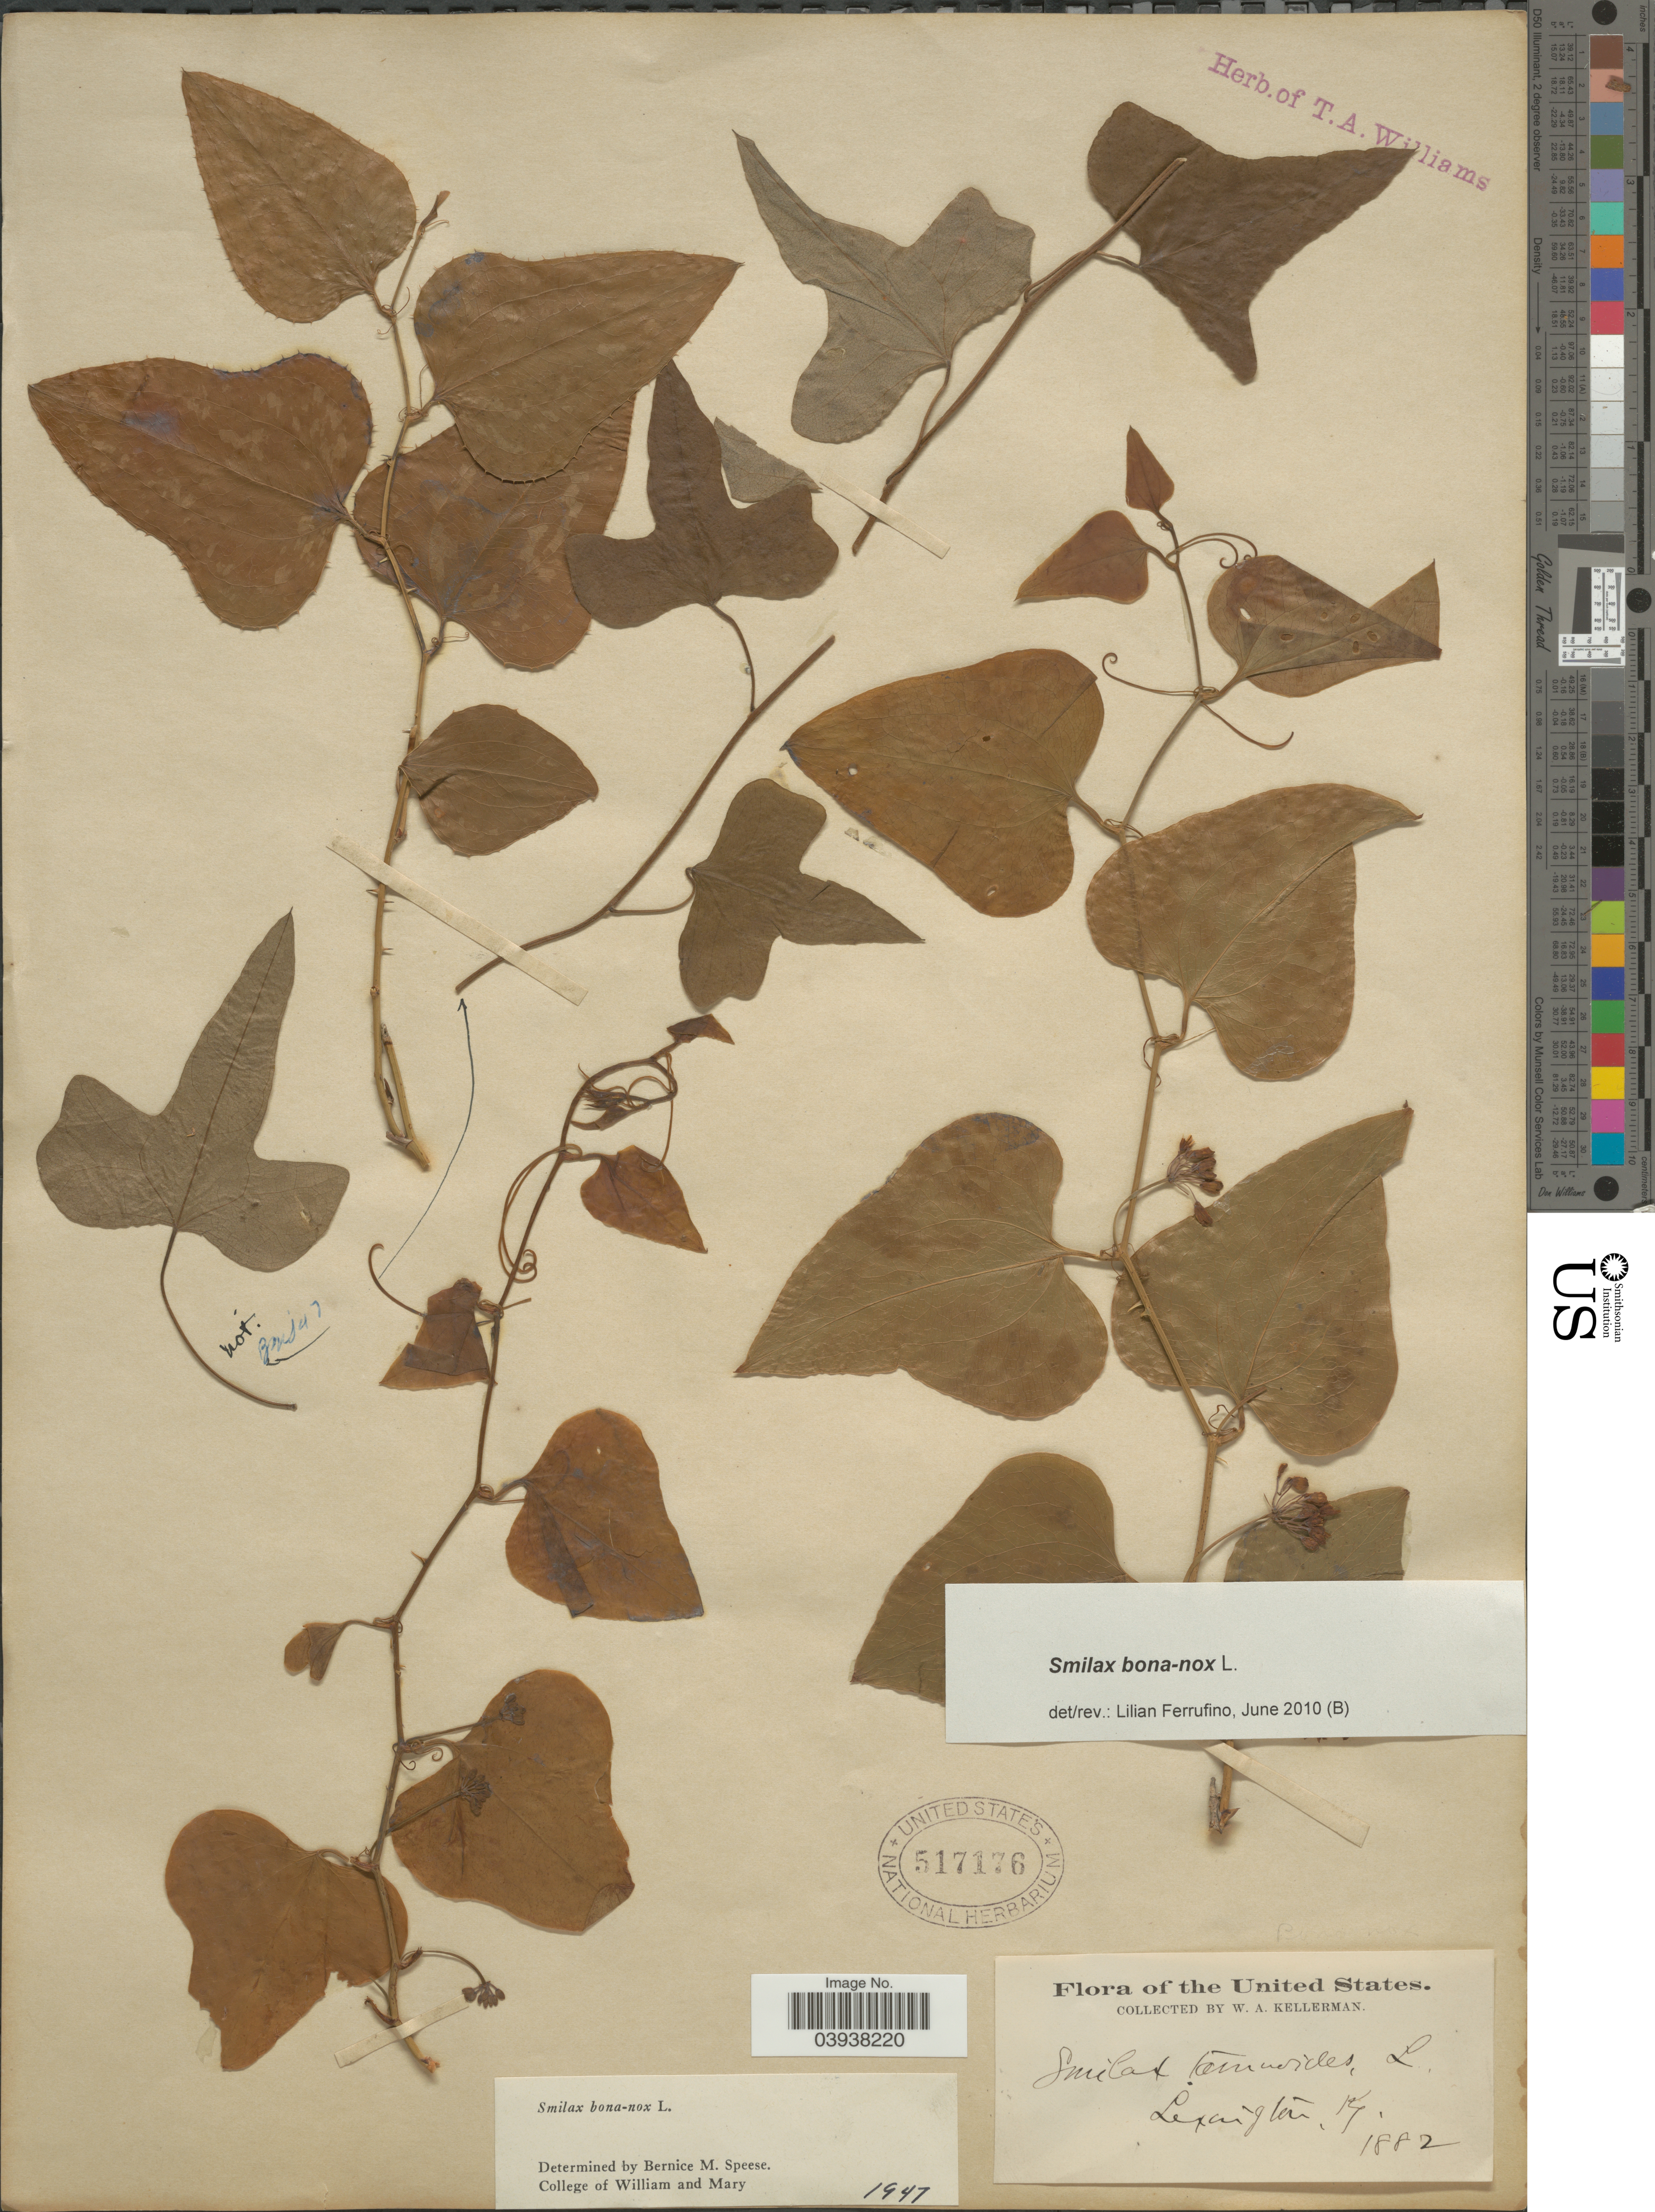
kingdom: Plantae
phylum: Tracheophyta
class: Liliopsida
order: Liliales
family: Smilacaceae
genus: Smilax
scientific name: Smilax bona-nox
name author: L.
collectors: W. Kellerman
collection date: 1882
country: United States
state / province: Kentucky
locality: Lexington.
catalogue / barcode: US 517176